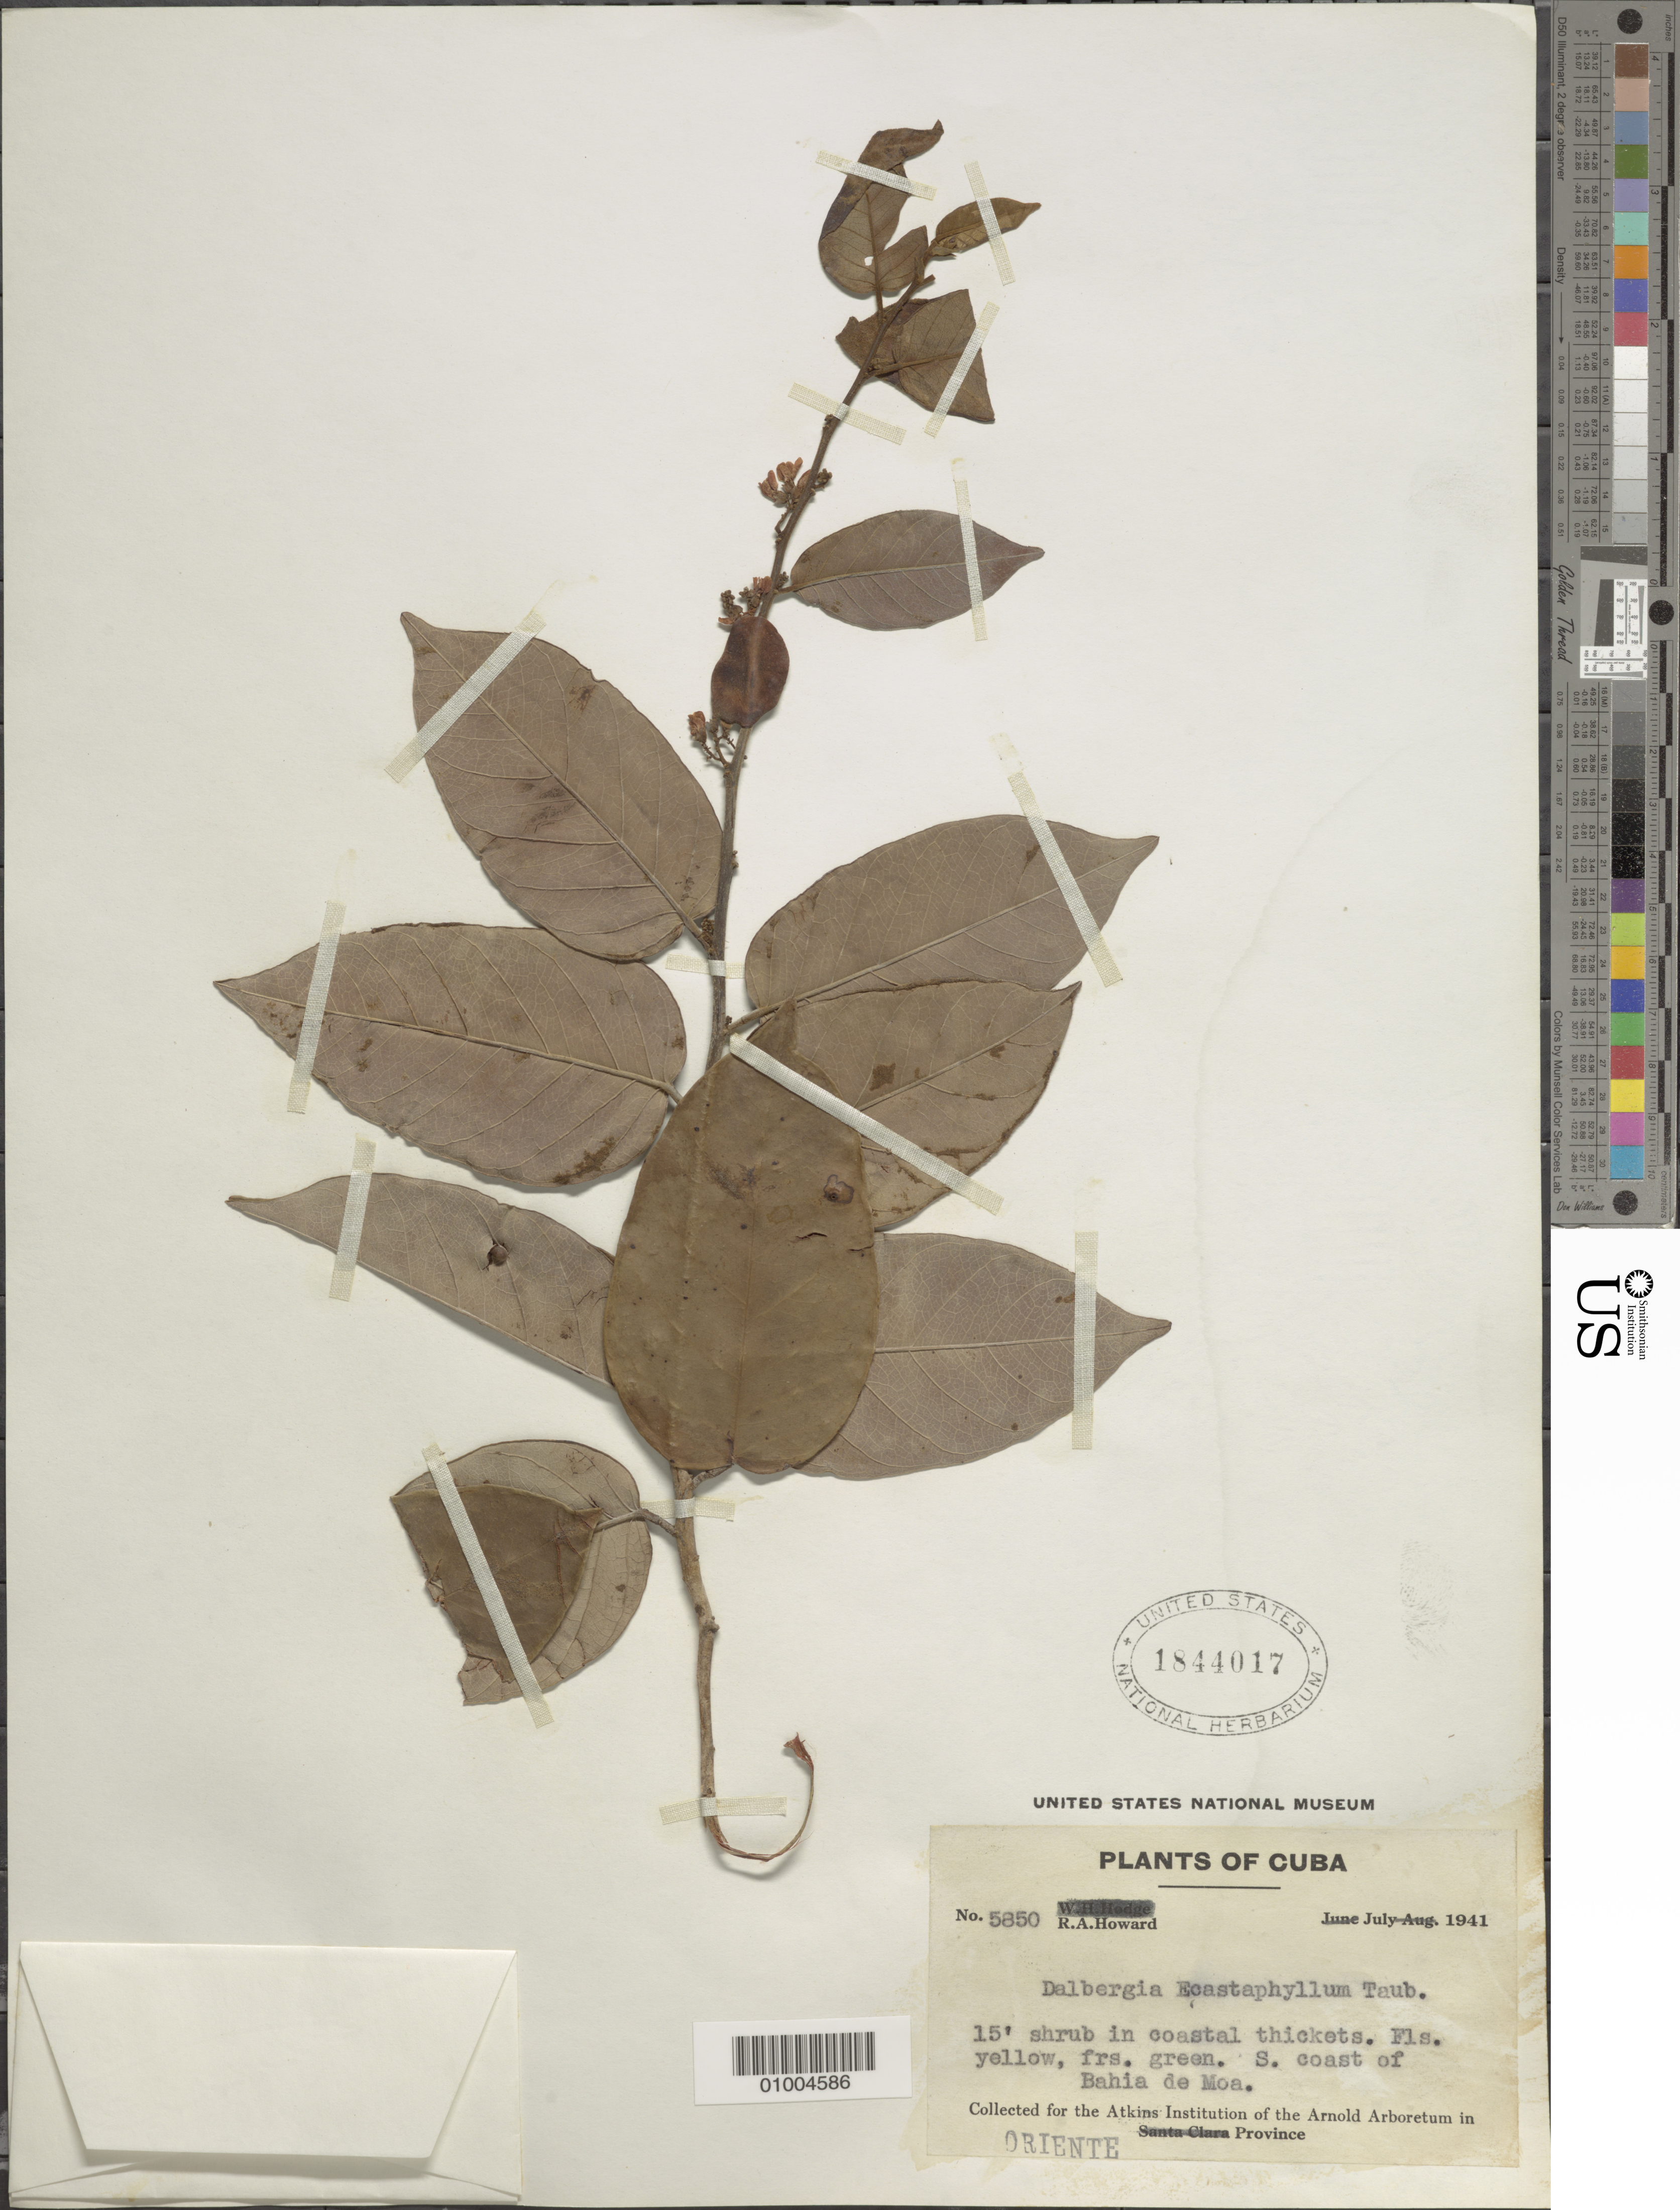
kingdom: Plantae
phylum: Tracheophyta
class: Magnoliopsida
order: Fabales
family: Fabaceae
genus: Dalbergia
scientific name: Dalbergia ecastaphyllum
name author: (L.) Taub.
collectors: R. A. Howard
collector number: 5850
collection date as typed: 1941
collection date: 1941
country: Cuba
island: Cuba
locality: Oriente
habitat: coastal thickets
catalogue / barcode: US 1844017